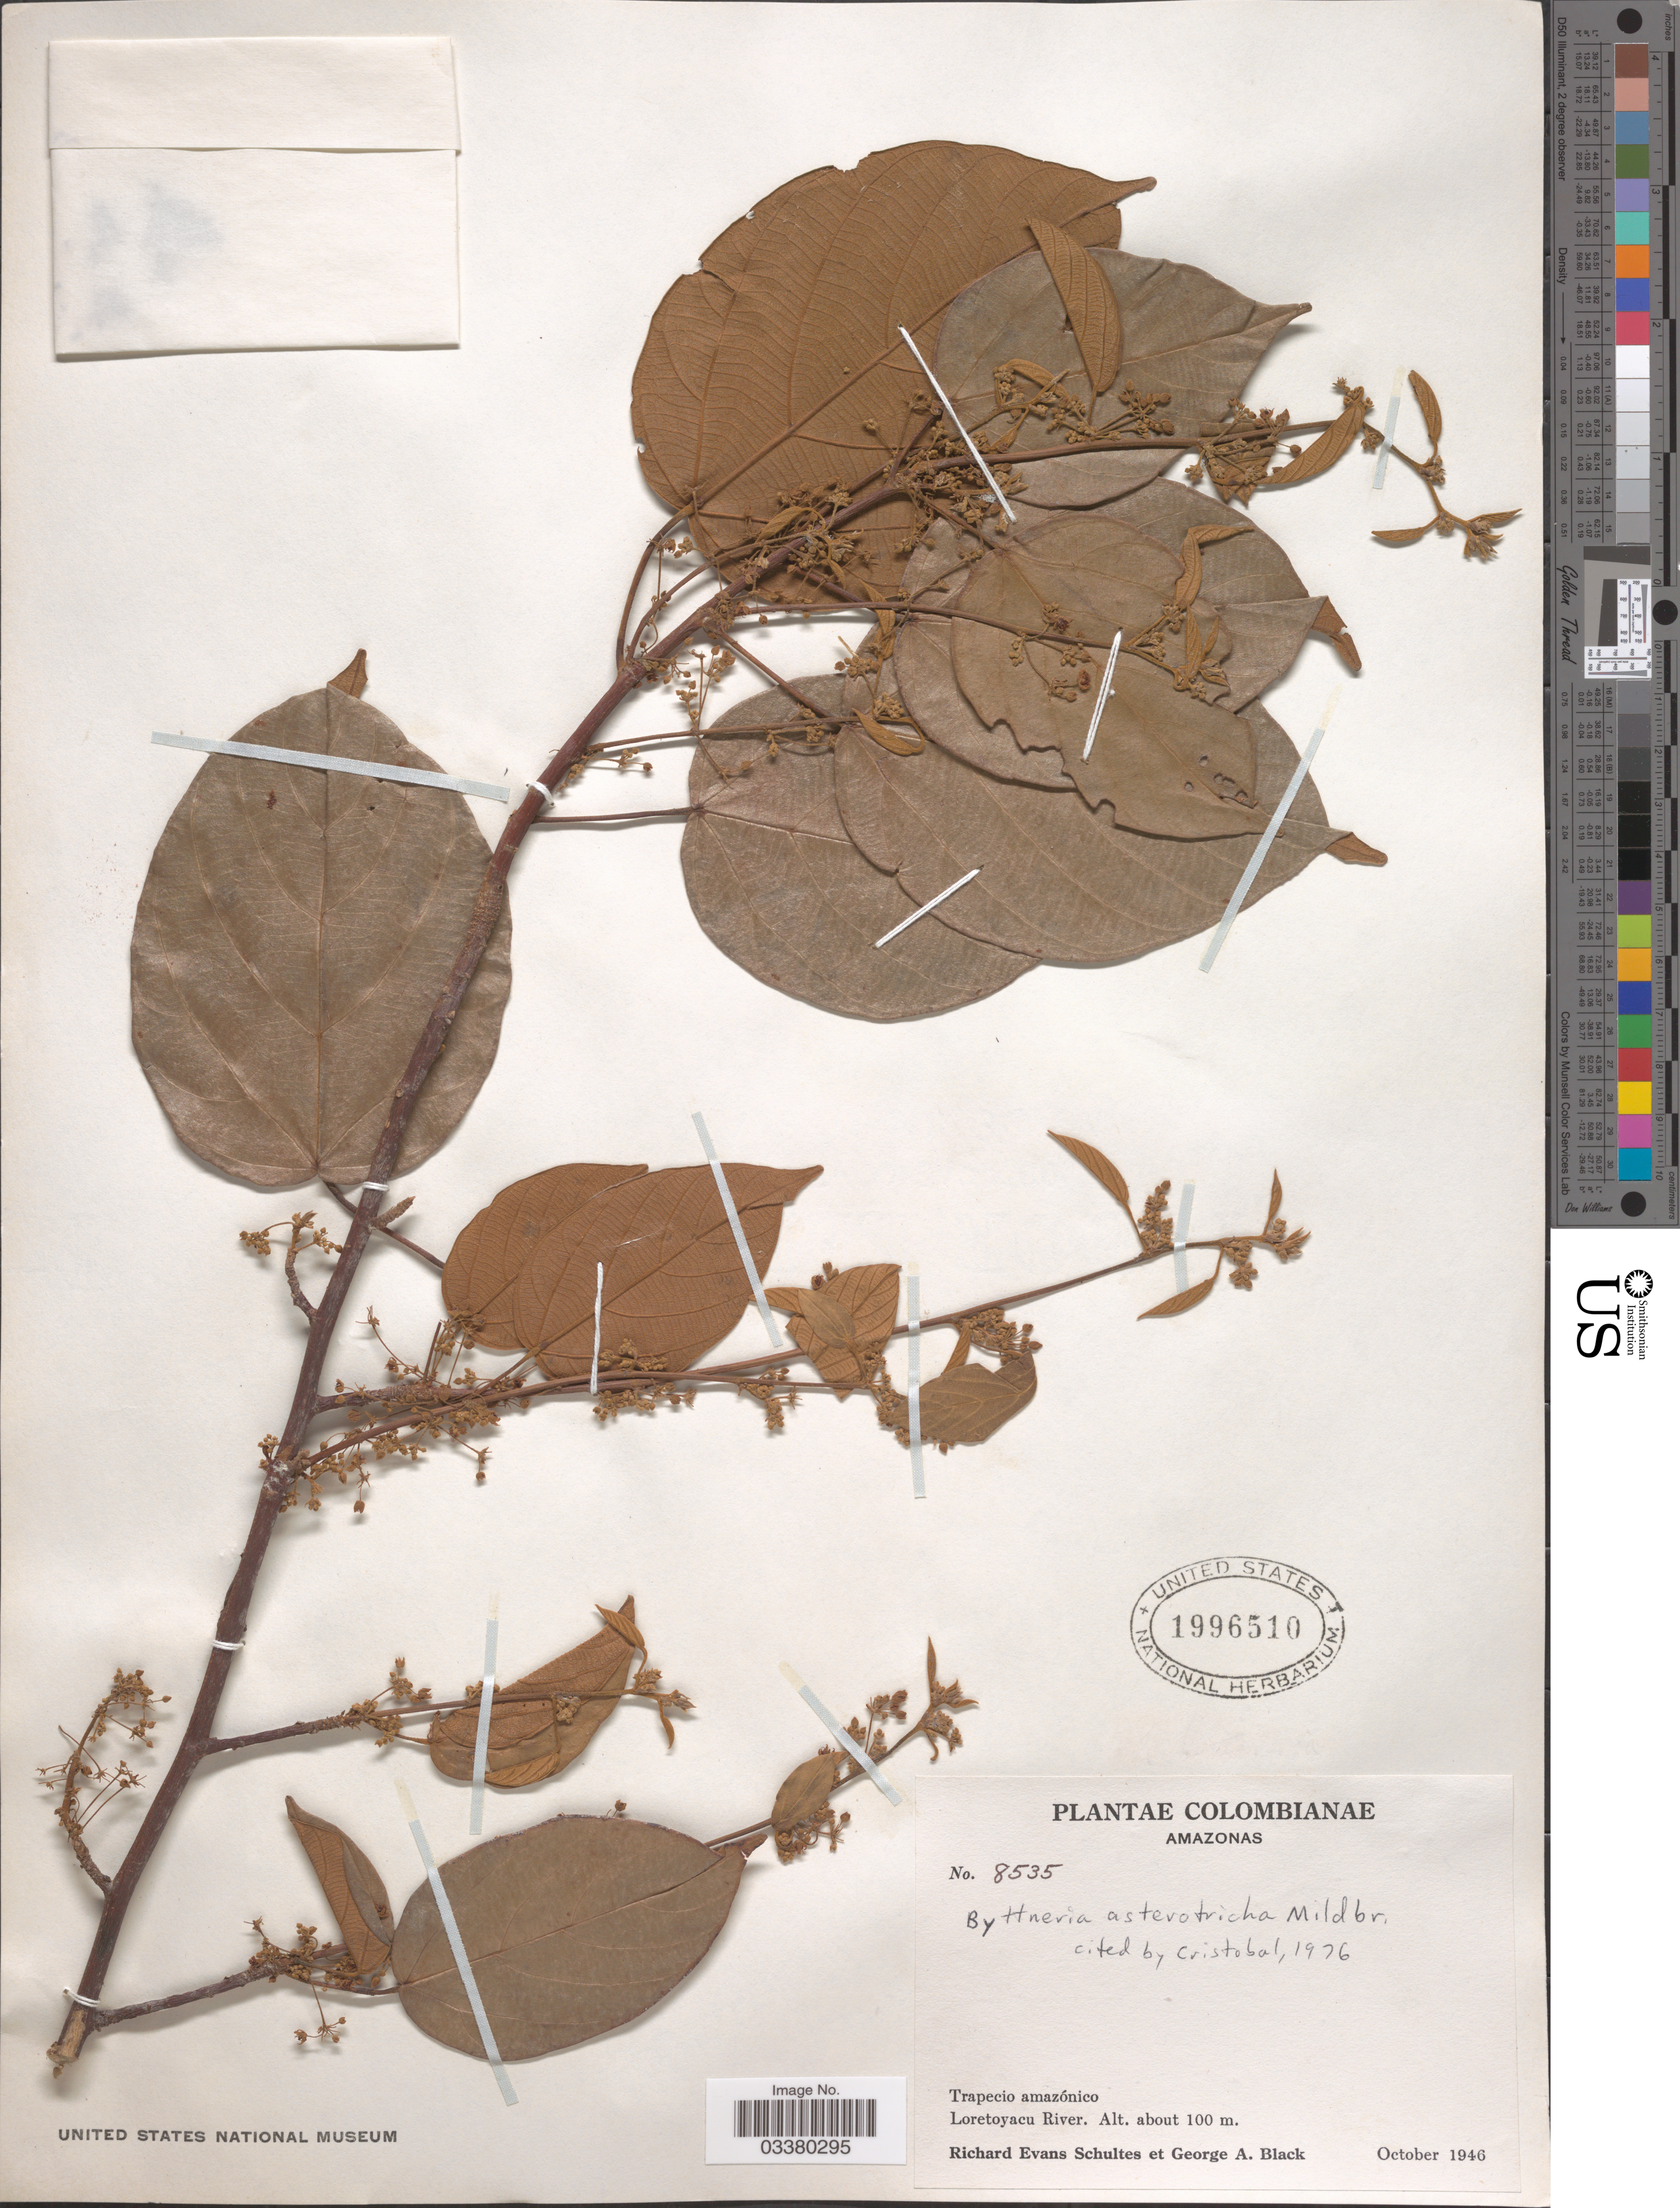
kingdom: Plantae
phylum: Tracheophyta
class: Magnoliopsida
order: Malvales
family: Malvaceae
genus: Byttneria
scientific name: Byttneria asterotricha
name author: Mildbr.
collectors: R. E. Schultes & G. A. Black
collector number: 8535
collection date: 1946-10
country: Colombia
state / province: Amazônas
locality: Trapecio amazónico. Loretoyacu River.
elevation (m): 100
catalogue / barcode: US 1996510